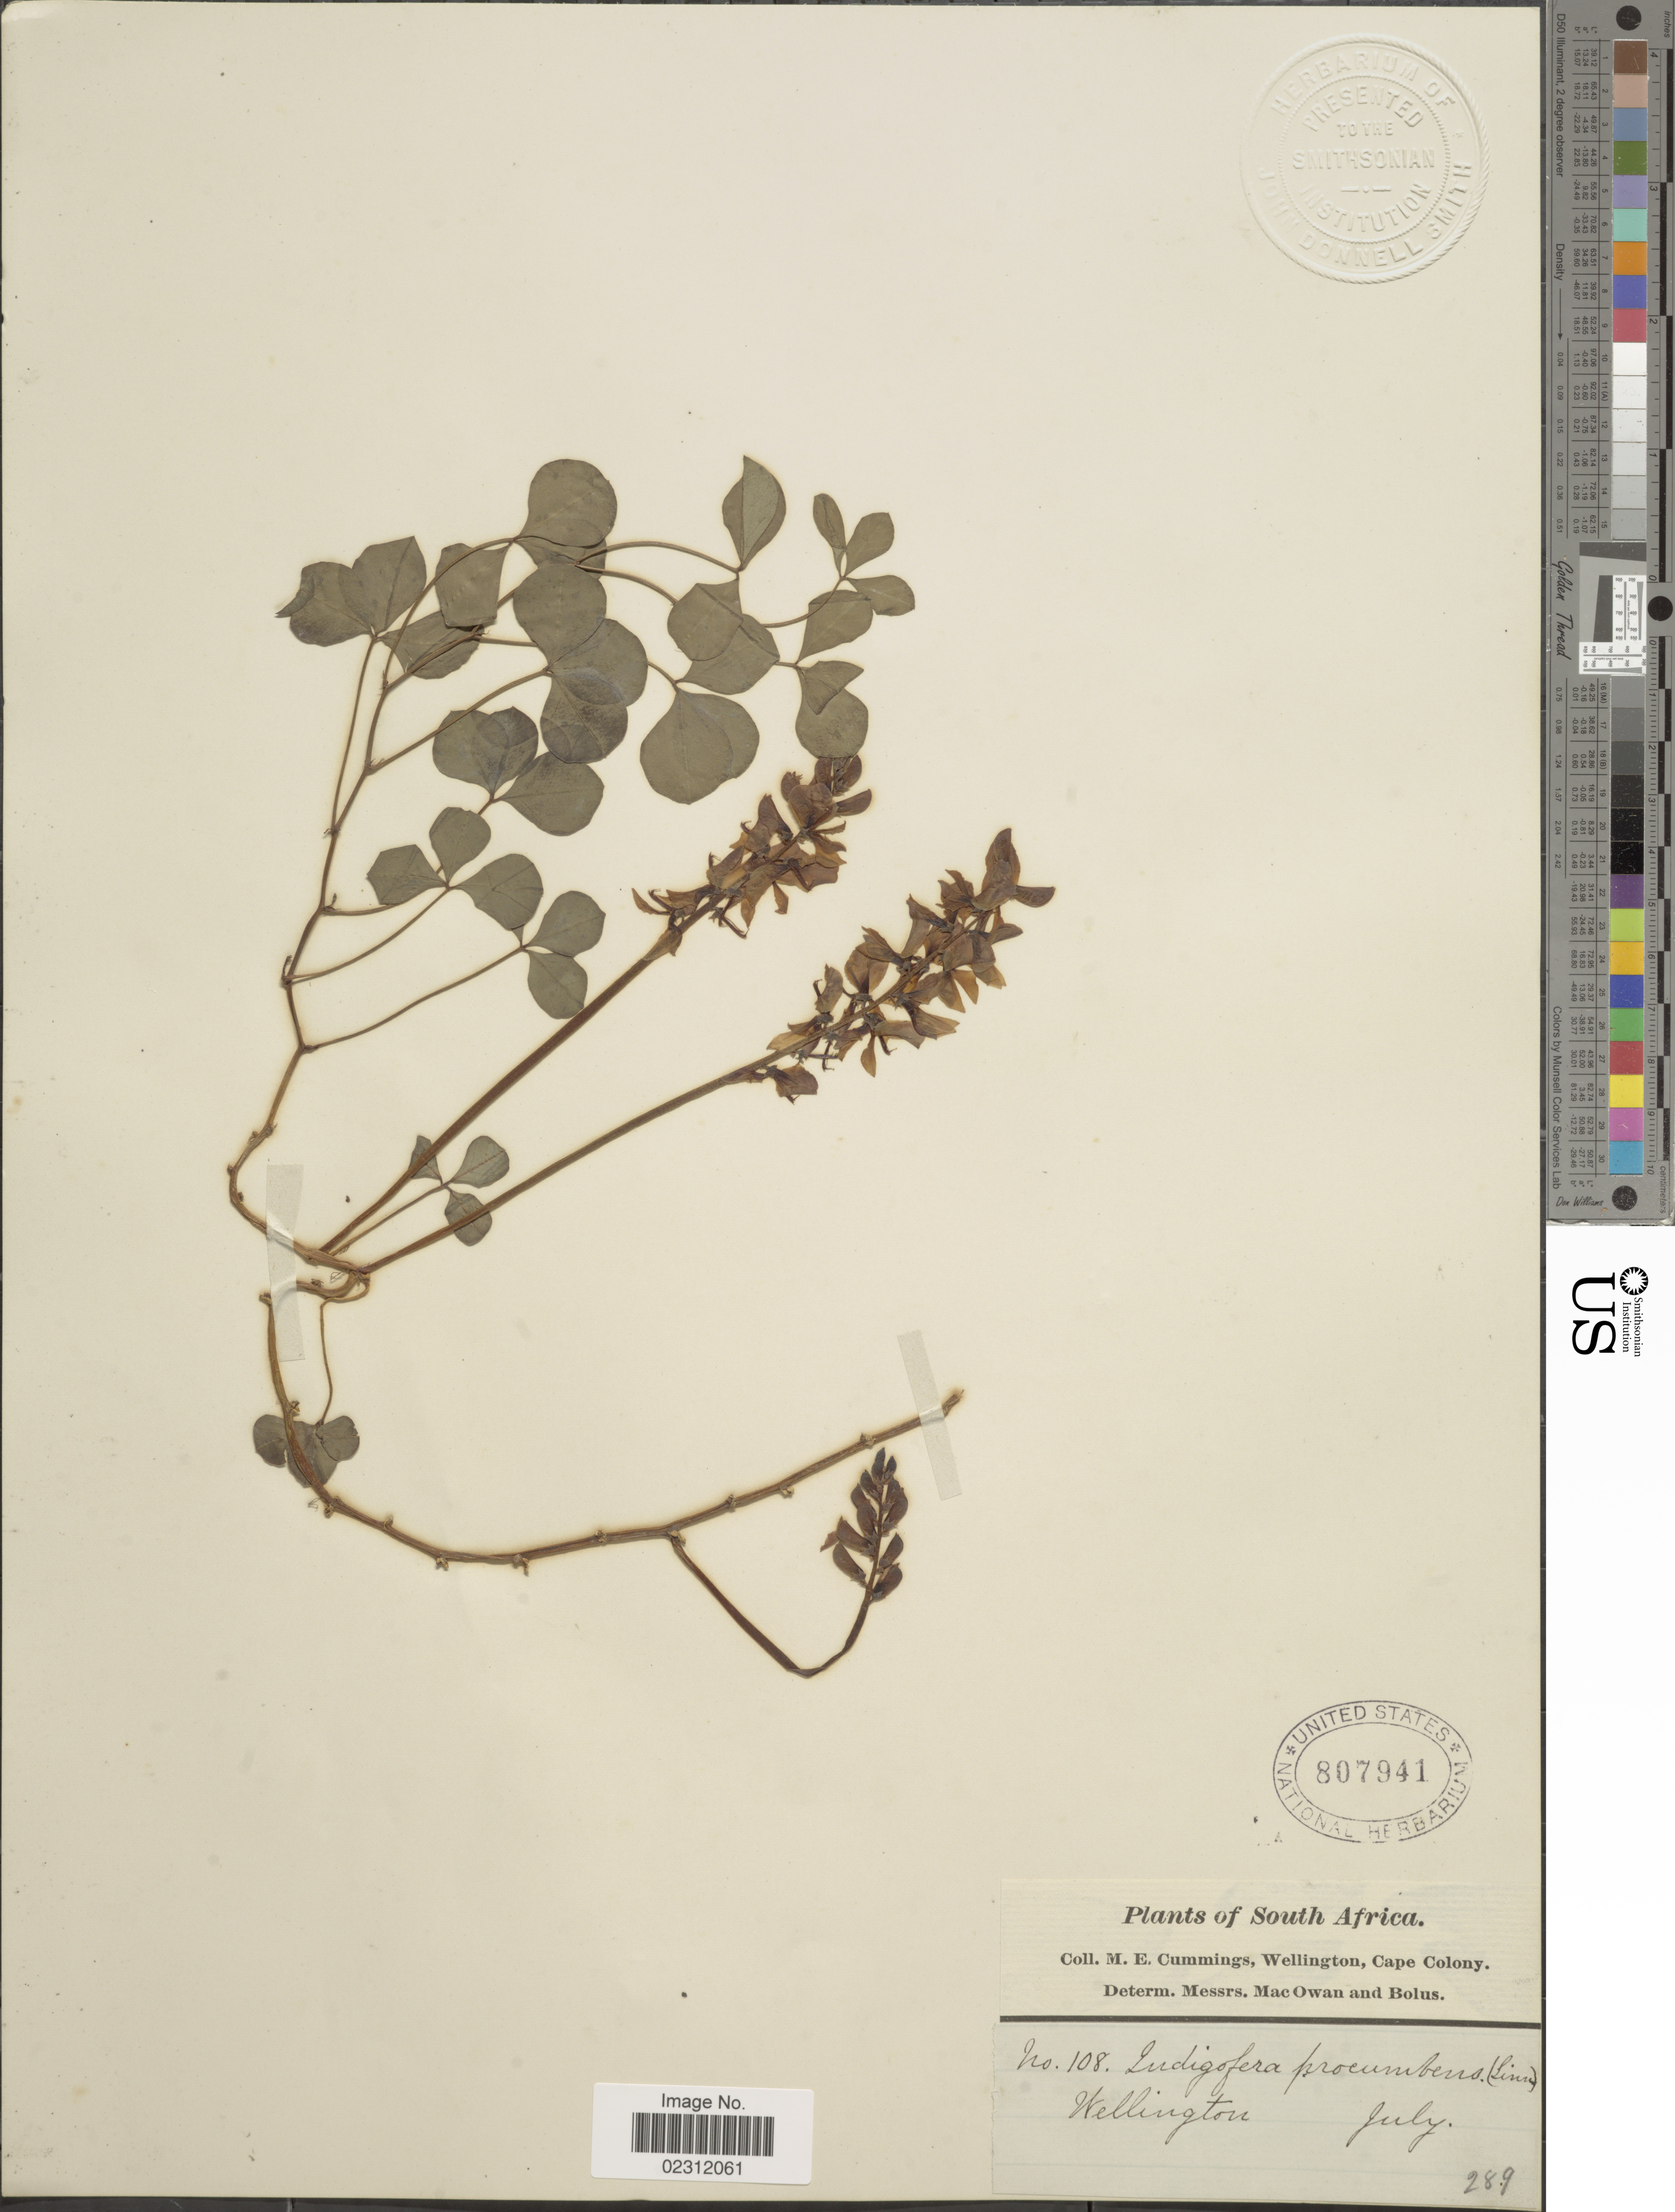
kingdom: Plantae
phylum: Tracheophyta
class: Magnoliopsida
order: Fabales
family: Fabaceae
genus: Indigofera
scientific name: Indigofera procumbens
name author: L.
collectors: M. E. Cummings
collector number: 108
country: South Africa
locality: Wellington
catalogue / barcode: US 807941